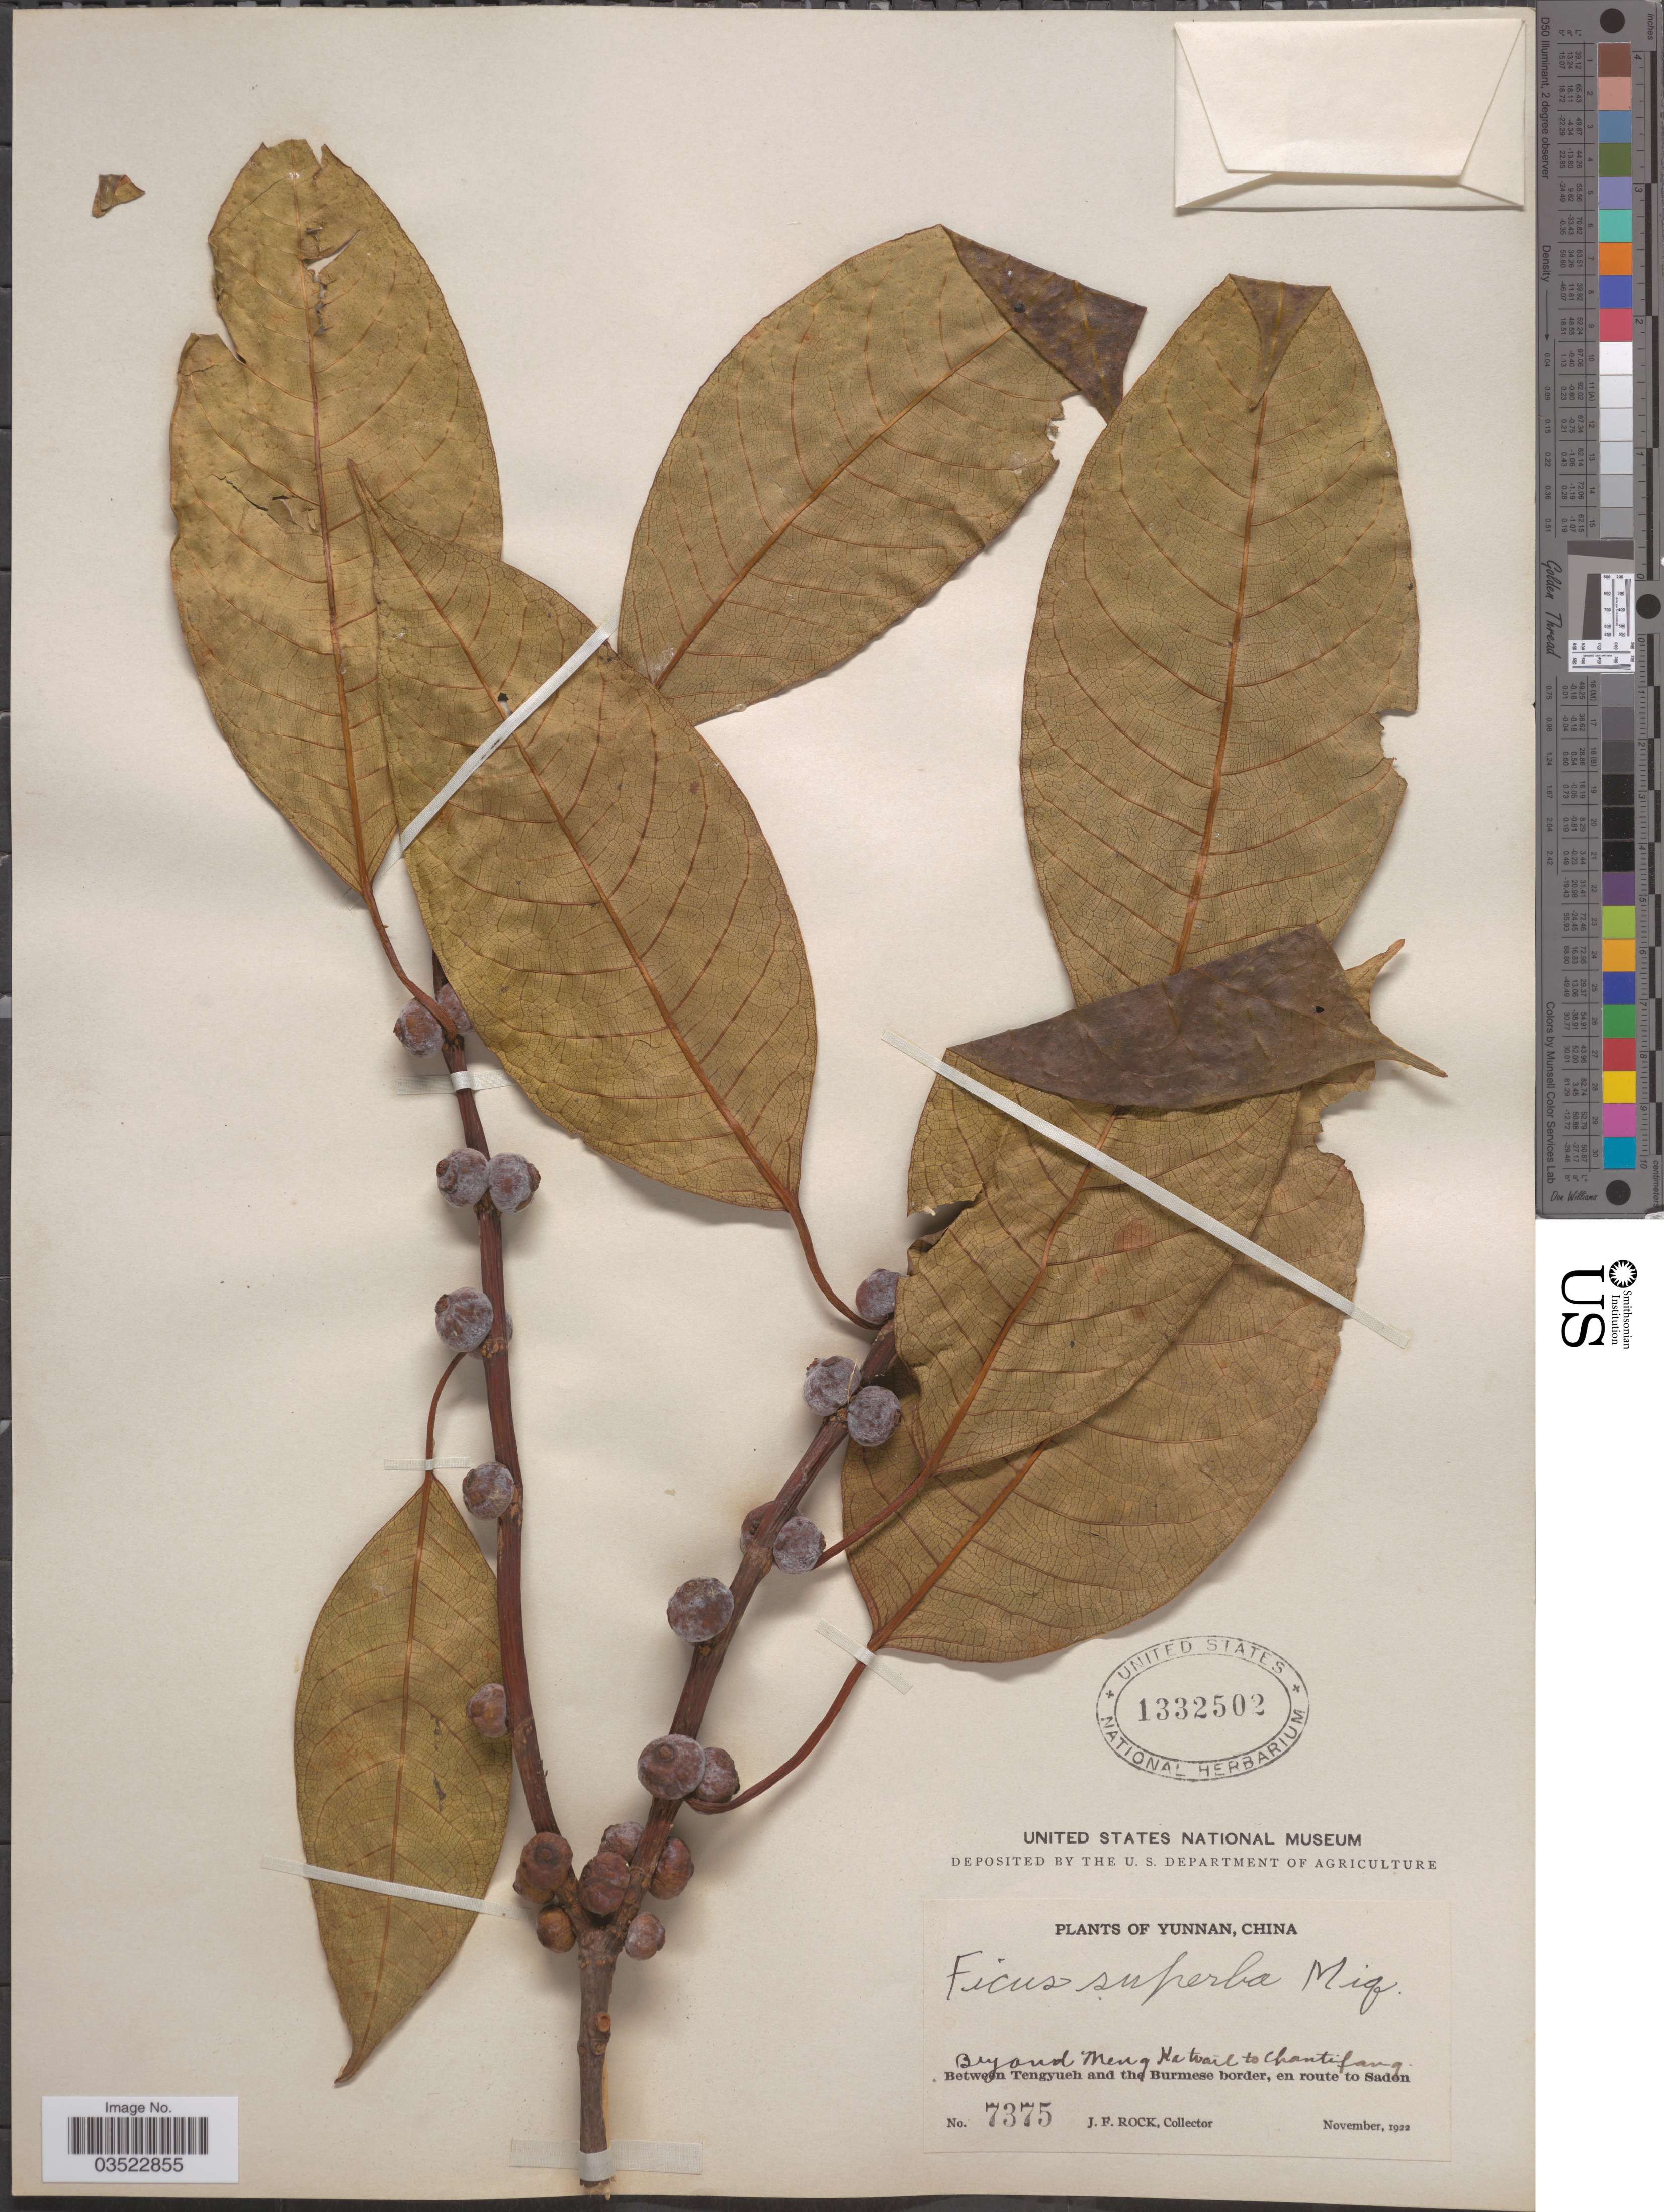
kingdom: Plantae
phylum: Tracheophyta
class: Magnoliopsida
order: Rosales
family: Moraceae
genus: Ficus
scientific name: Ficus superba var. japonica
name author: Miq.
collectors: J. Rock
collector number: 7375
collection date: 1922-11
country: China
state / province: Yunnan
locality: Beyond Meng Hatwart to Chantifang. [interpreted] Between Tengyueh and the Burmese border, en route to Saden.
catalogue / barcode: US 1332502